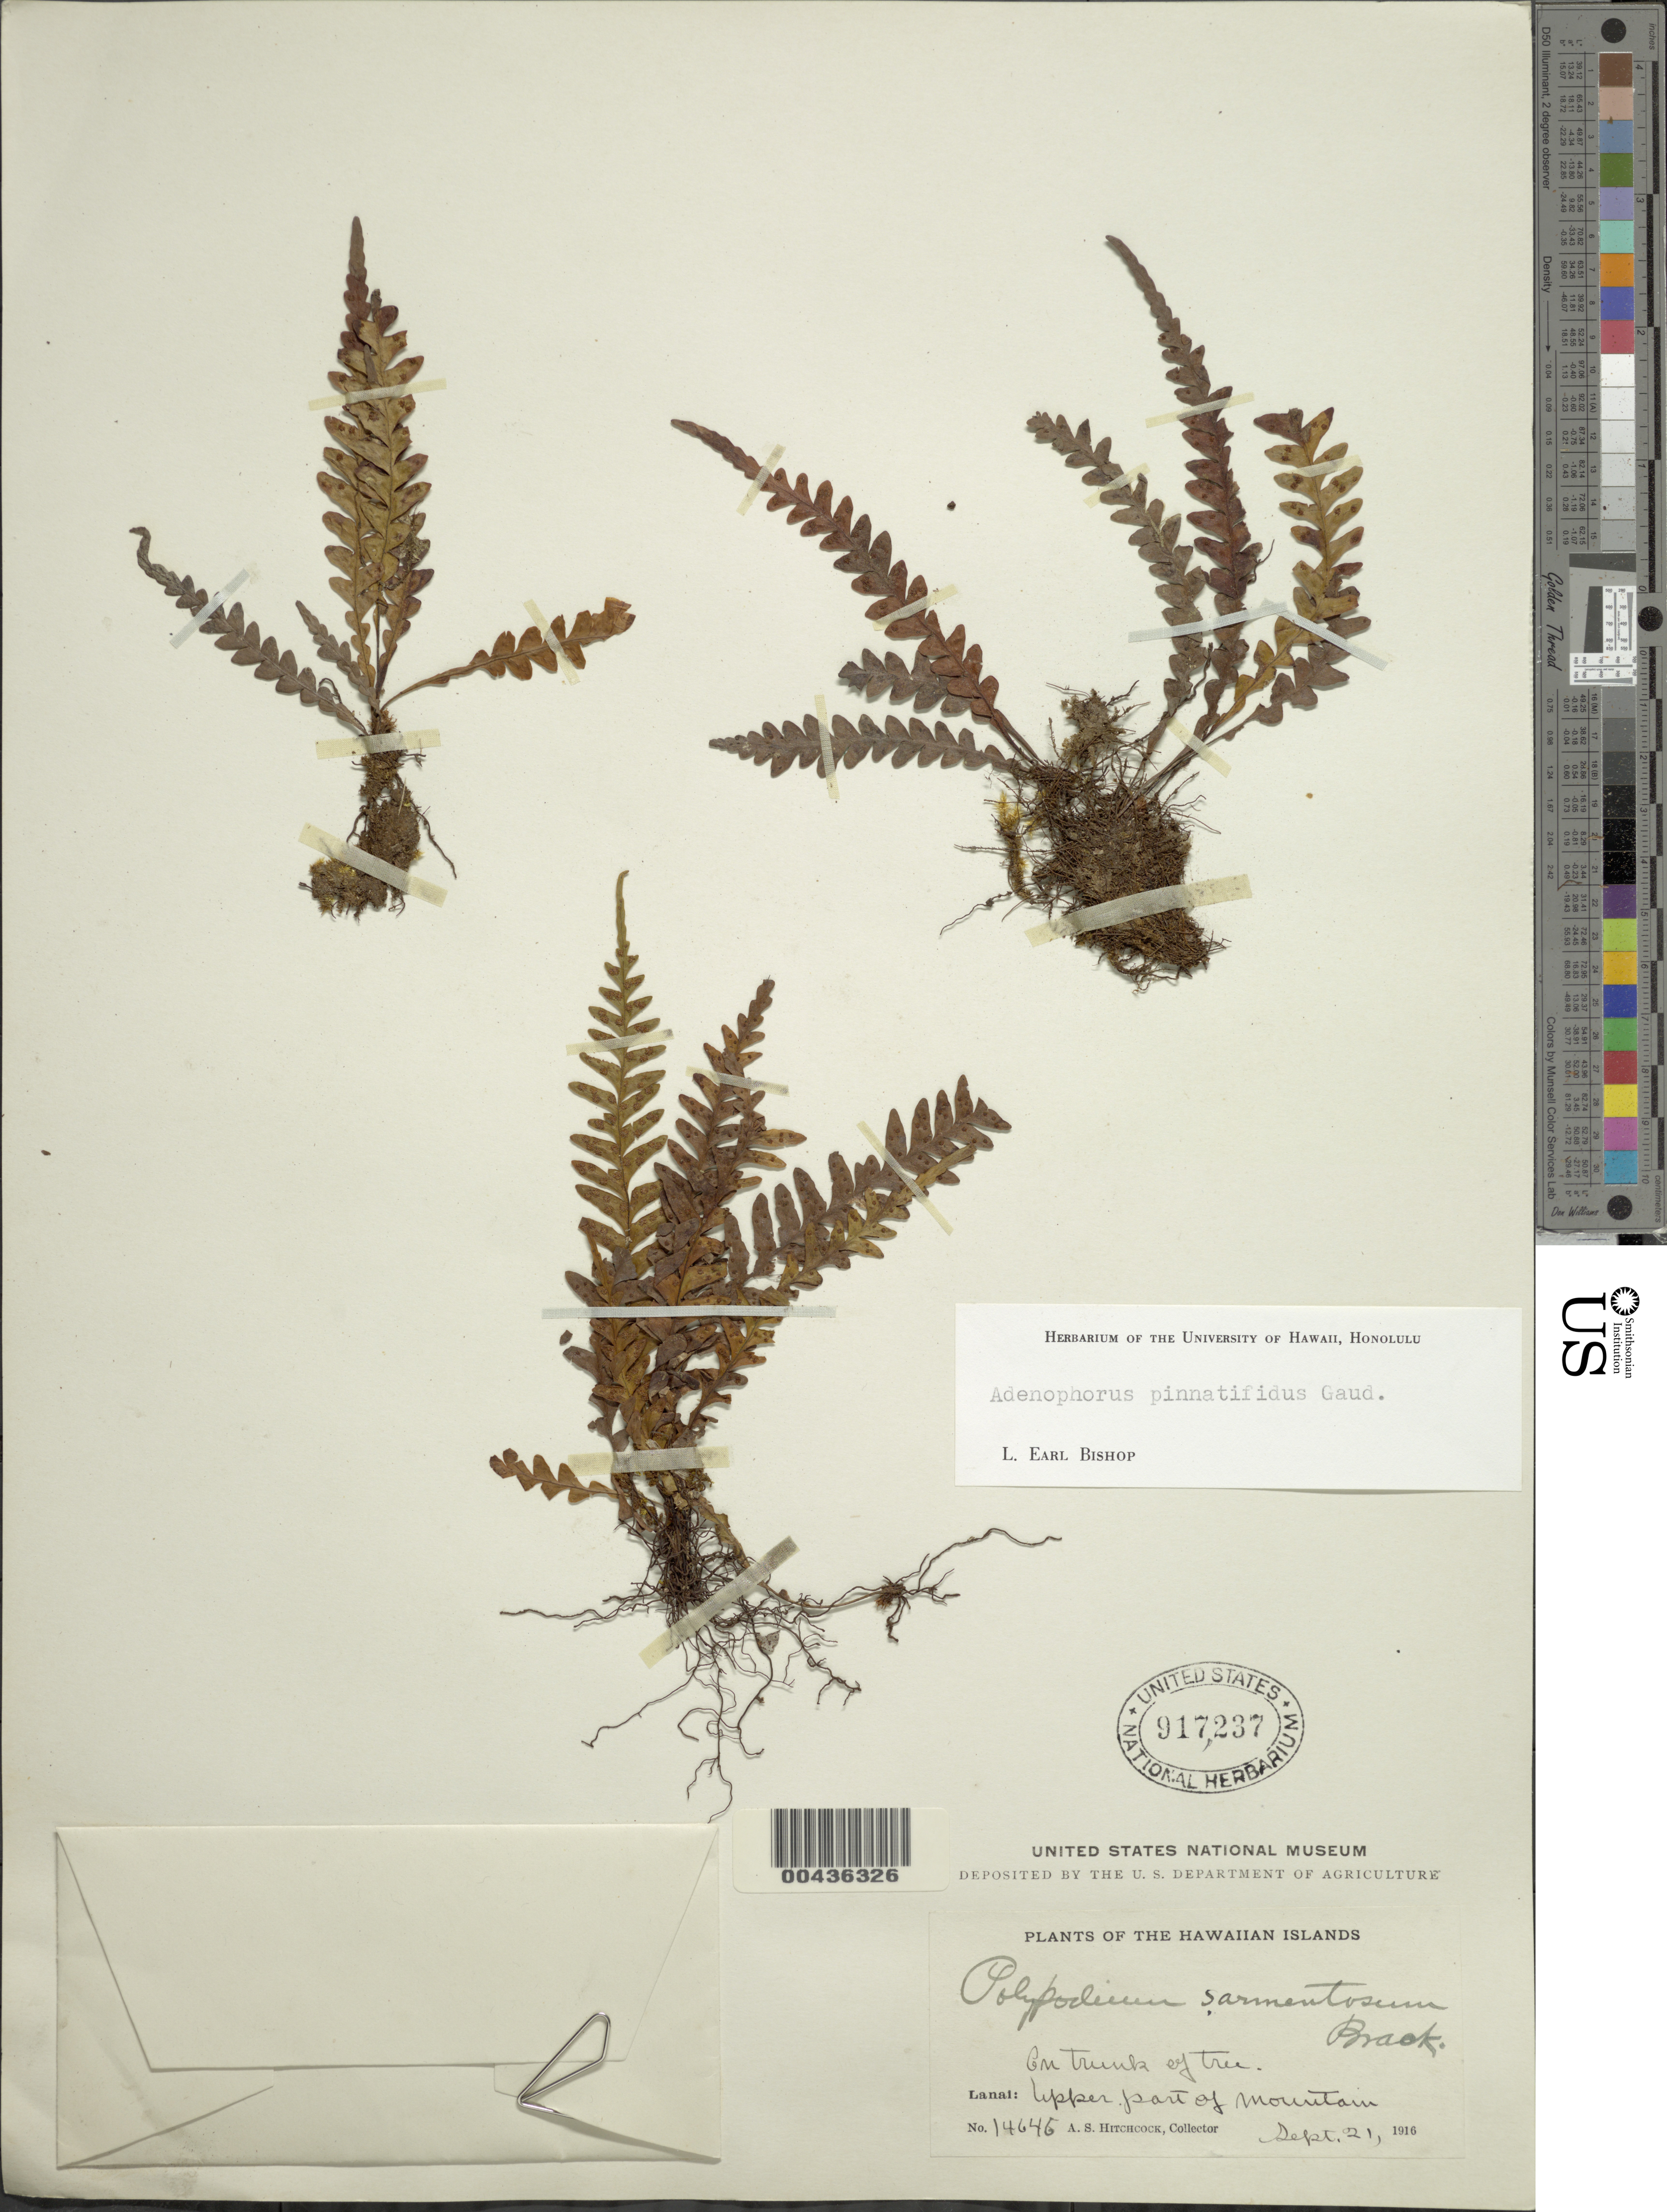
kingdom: Plantae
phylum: Tracheophyta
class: Polypodiopsida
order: Polypodiales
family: Polypodiaceae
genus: Adenophorus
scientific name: Adenophorus pinnatifidus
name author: Gaudich.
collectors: A. S. Hitchcock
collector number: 14645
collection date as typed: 21 Sep 1916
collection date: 1916-09-21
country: United States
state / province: Hawaii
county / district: Maui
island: Lana'i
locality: Upper part of mountain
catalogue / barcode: US 917237